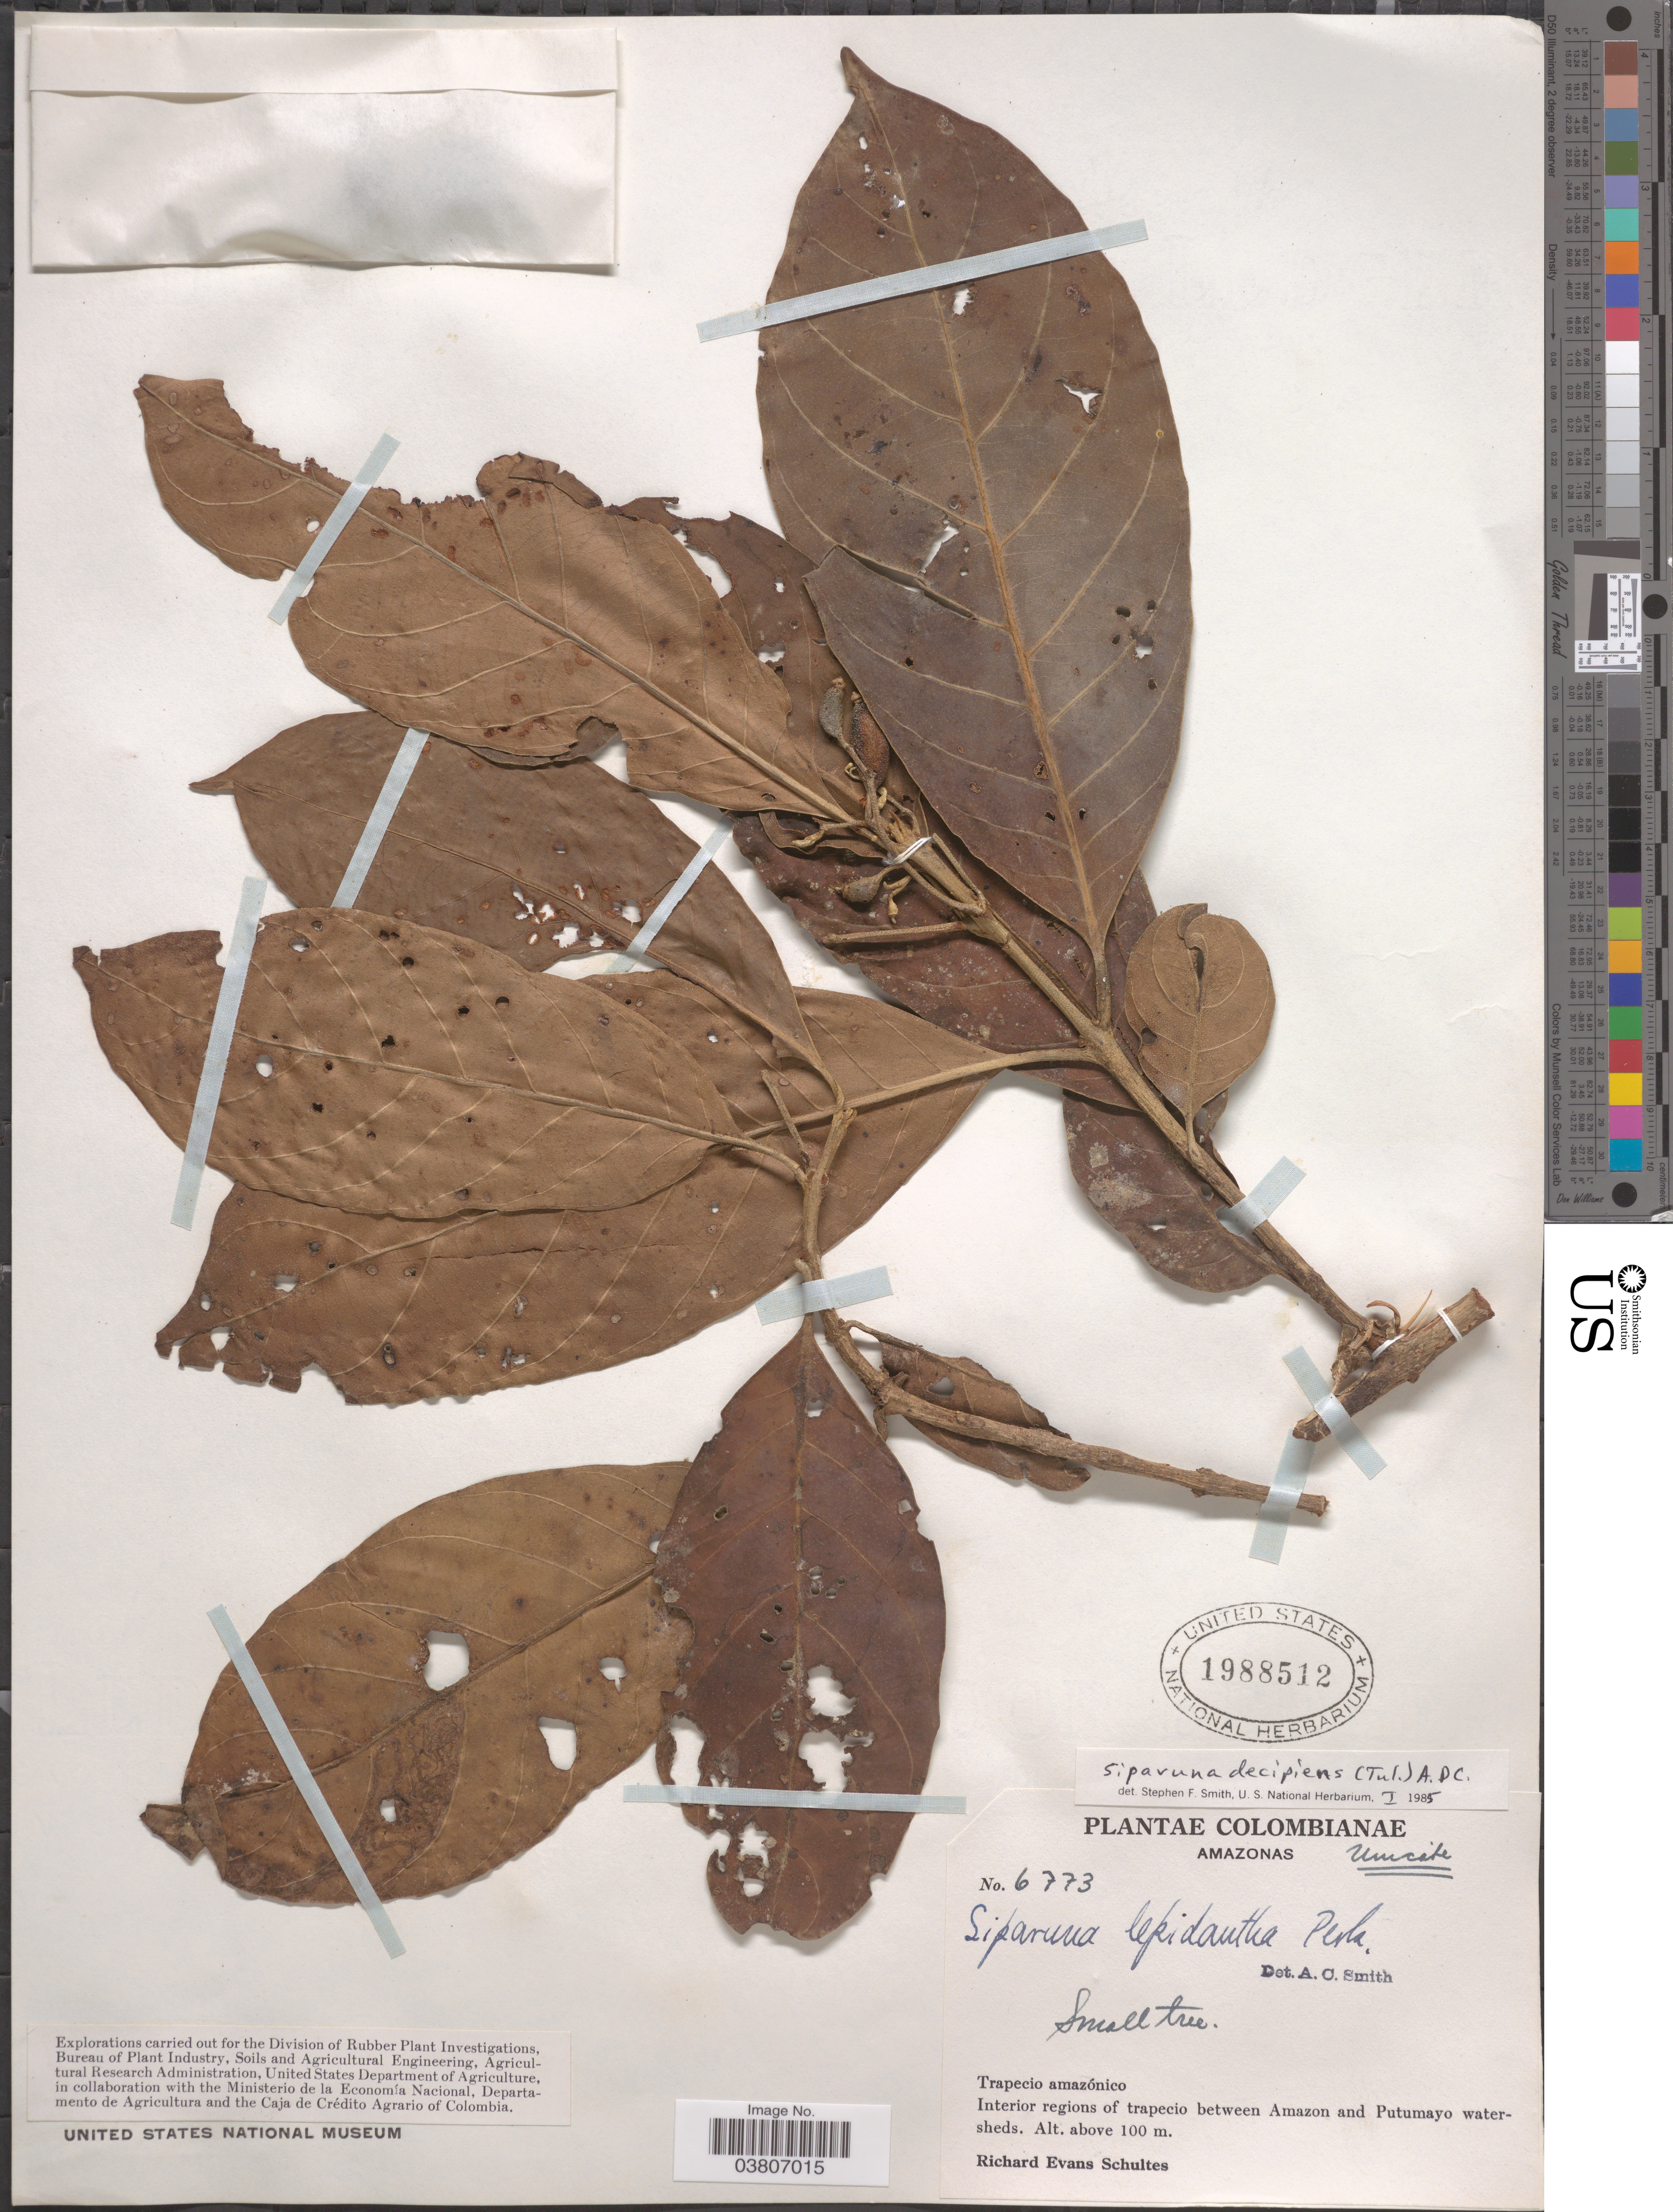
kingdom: Plantae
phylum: Tracheophyta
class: Magnoliopsida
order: Laurales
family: Siparunaceae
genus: Siparuna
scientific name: Siparuna decipiens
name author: (Tul.) A. DC.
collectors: R. E. Schultes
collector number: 6773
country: Colombia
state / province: Amazônas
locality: Trapecio amazónico. Interior regions of trapecio between Amazon and Putumayo watersheds.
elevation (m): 100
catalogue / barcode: US 1988512